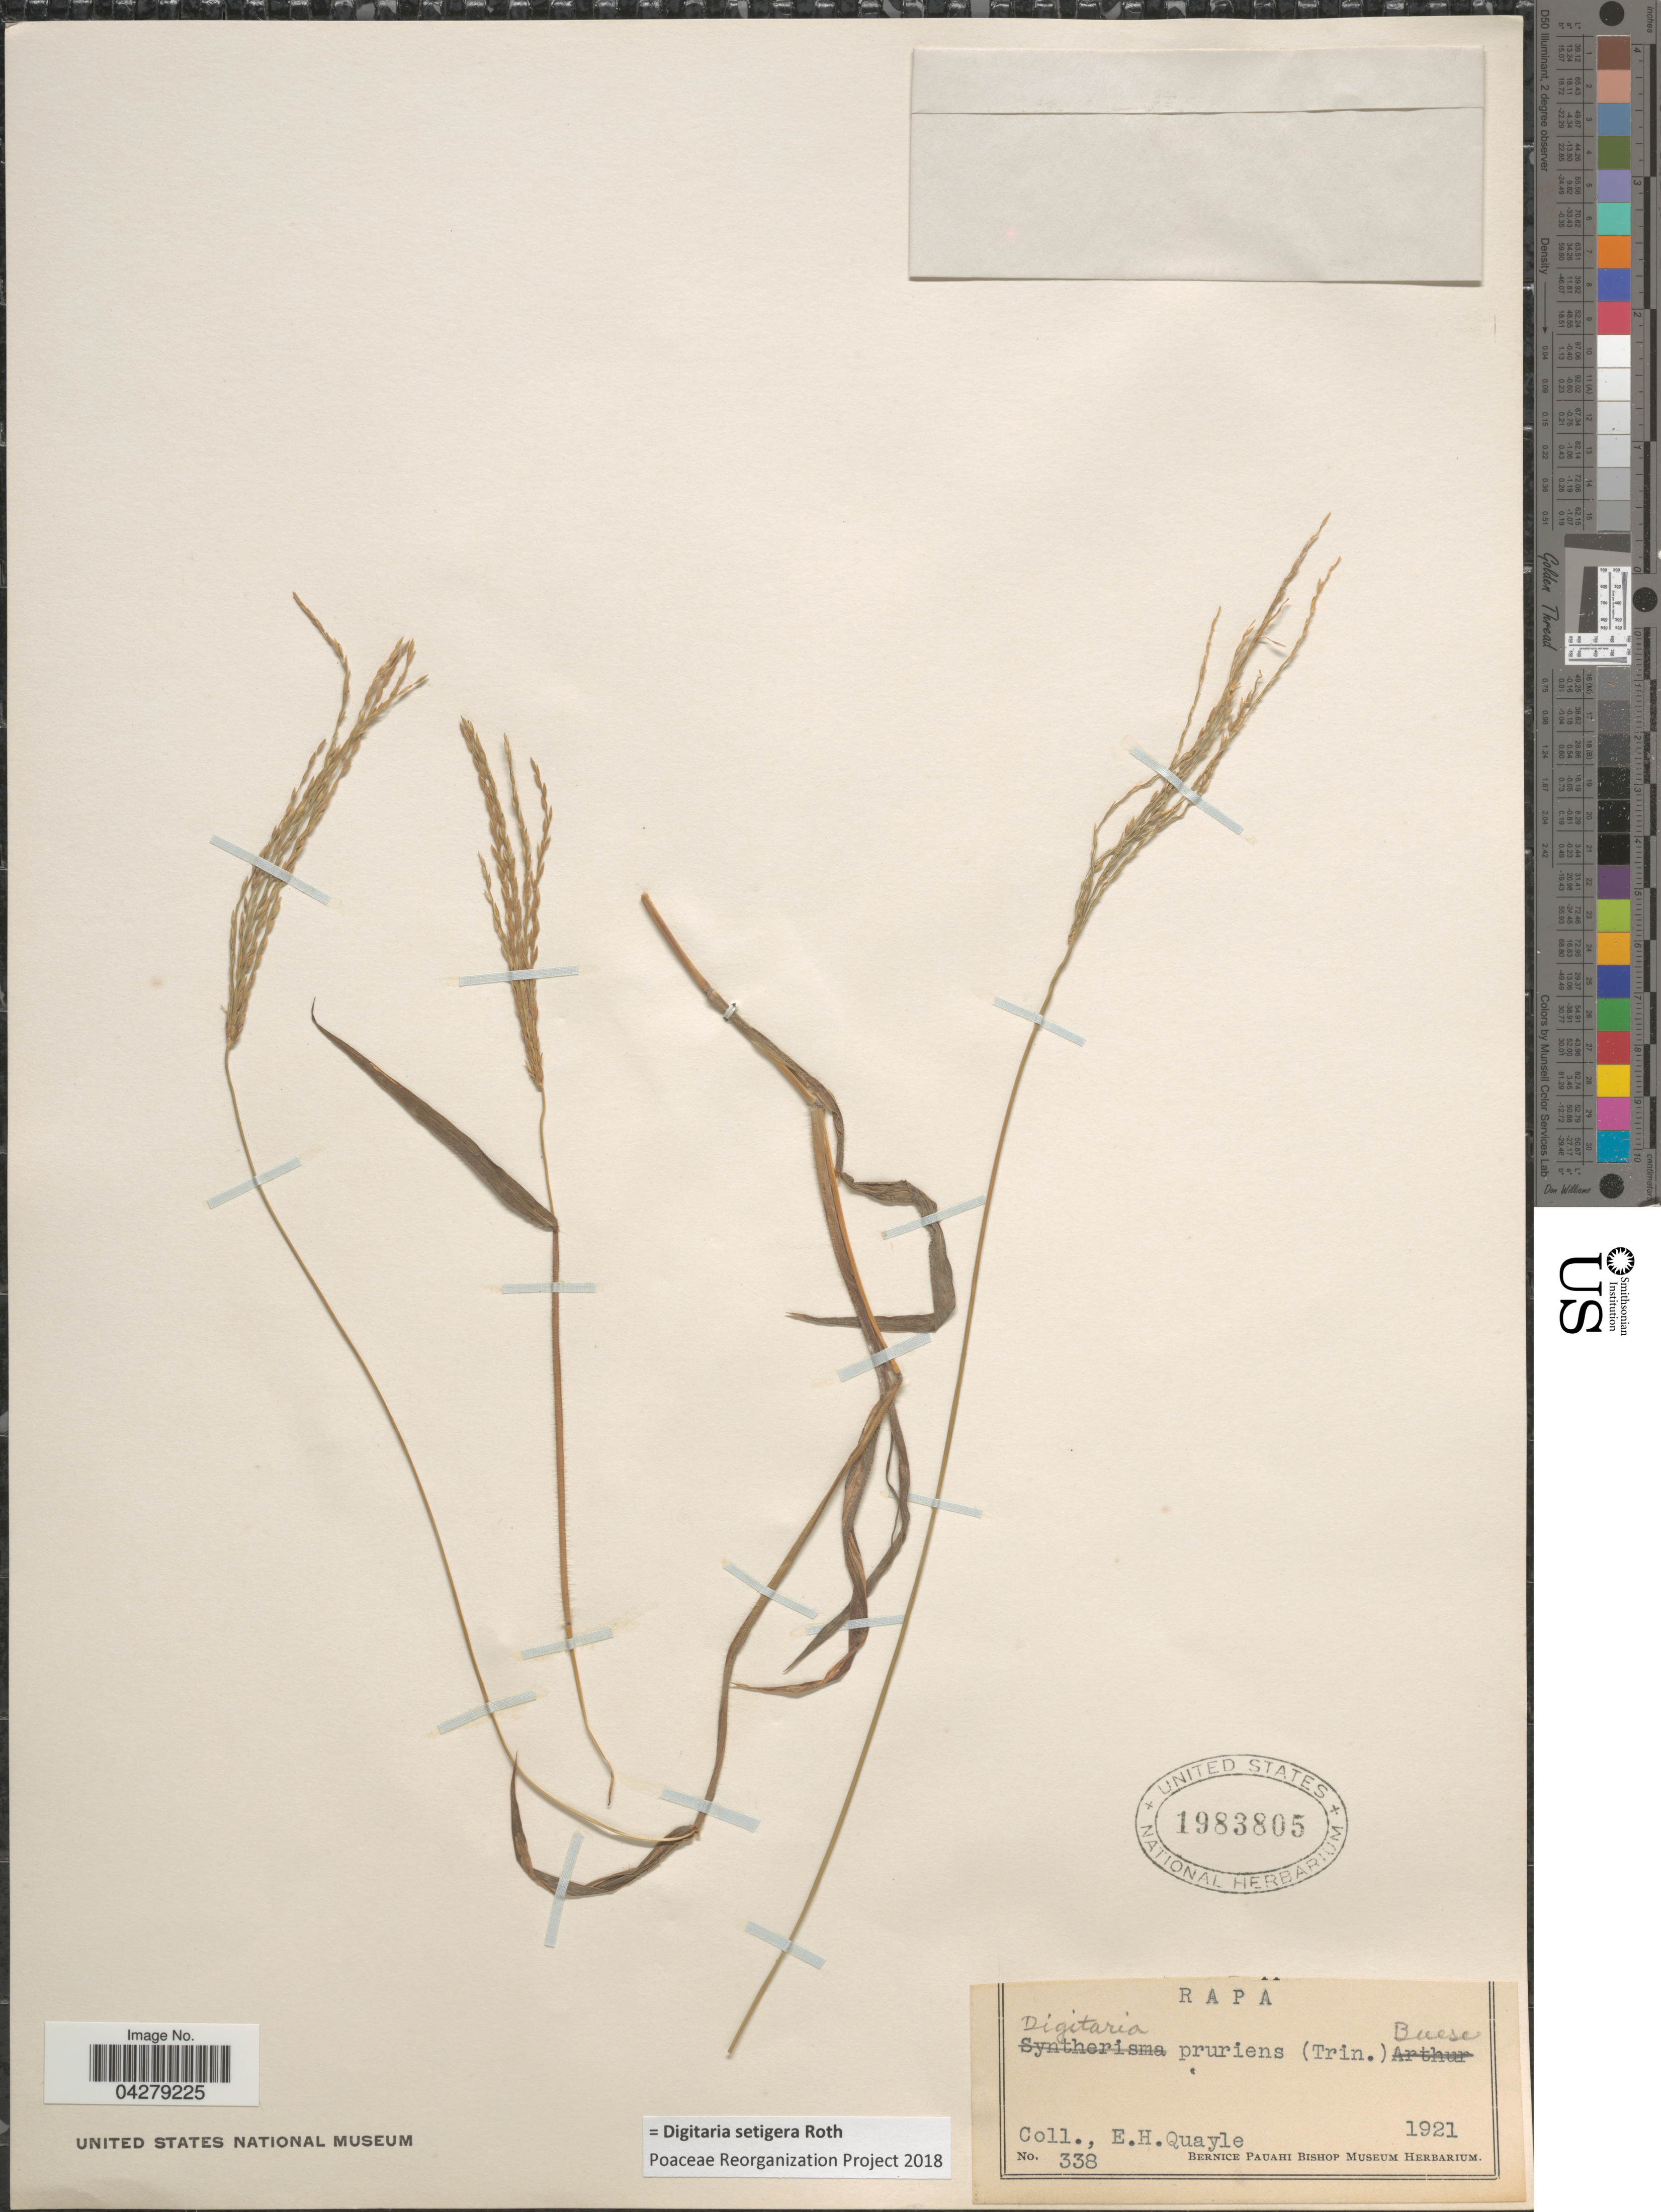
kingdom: Plantae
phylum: Tracheophyta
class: Liliopsida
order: Poales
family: Poaceae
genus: Digitaria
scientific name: Digitaria setigera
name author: Roth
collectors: E. Quayle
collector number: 338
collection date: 1921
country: French Polynesia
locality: Rapa.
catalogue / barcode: US 1983805